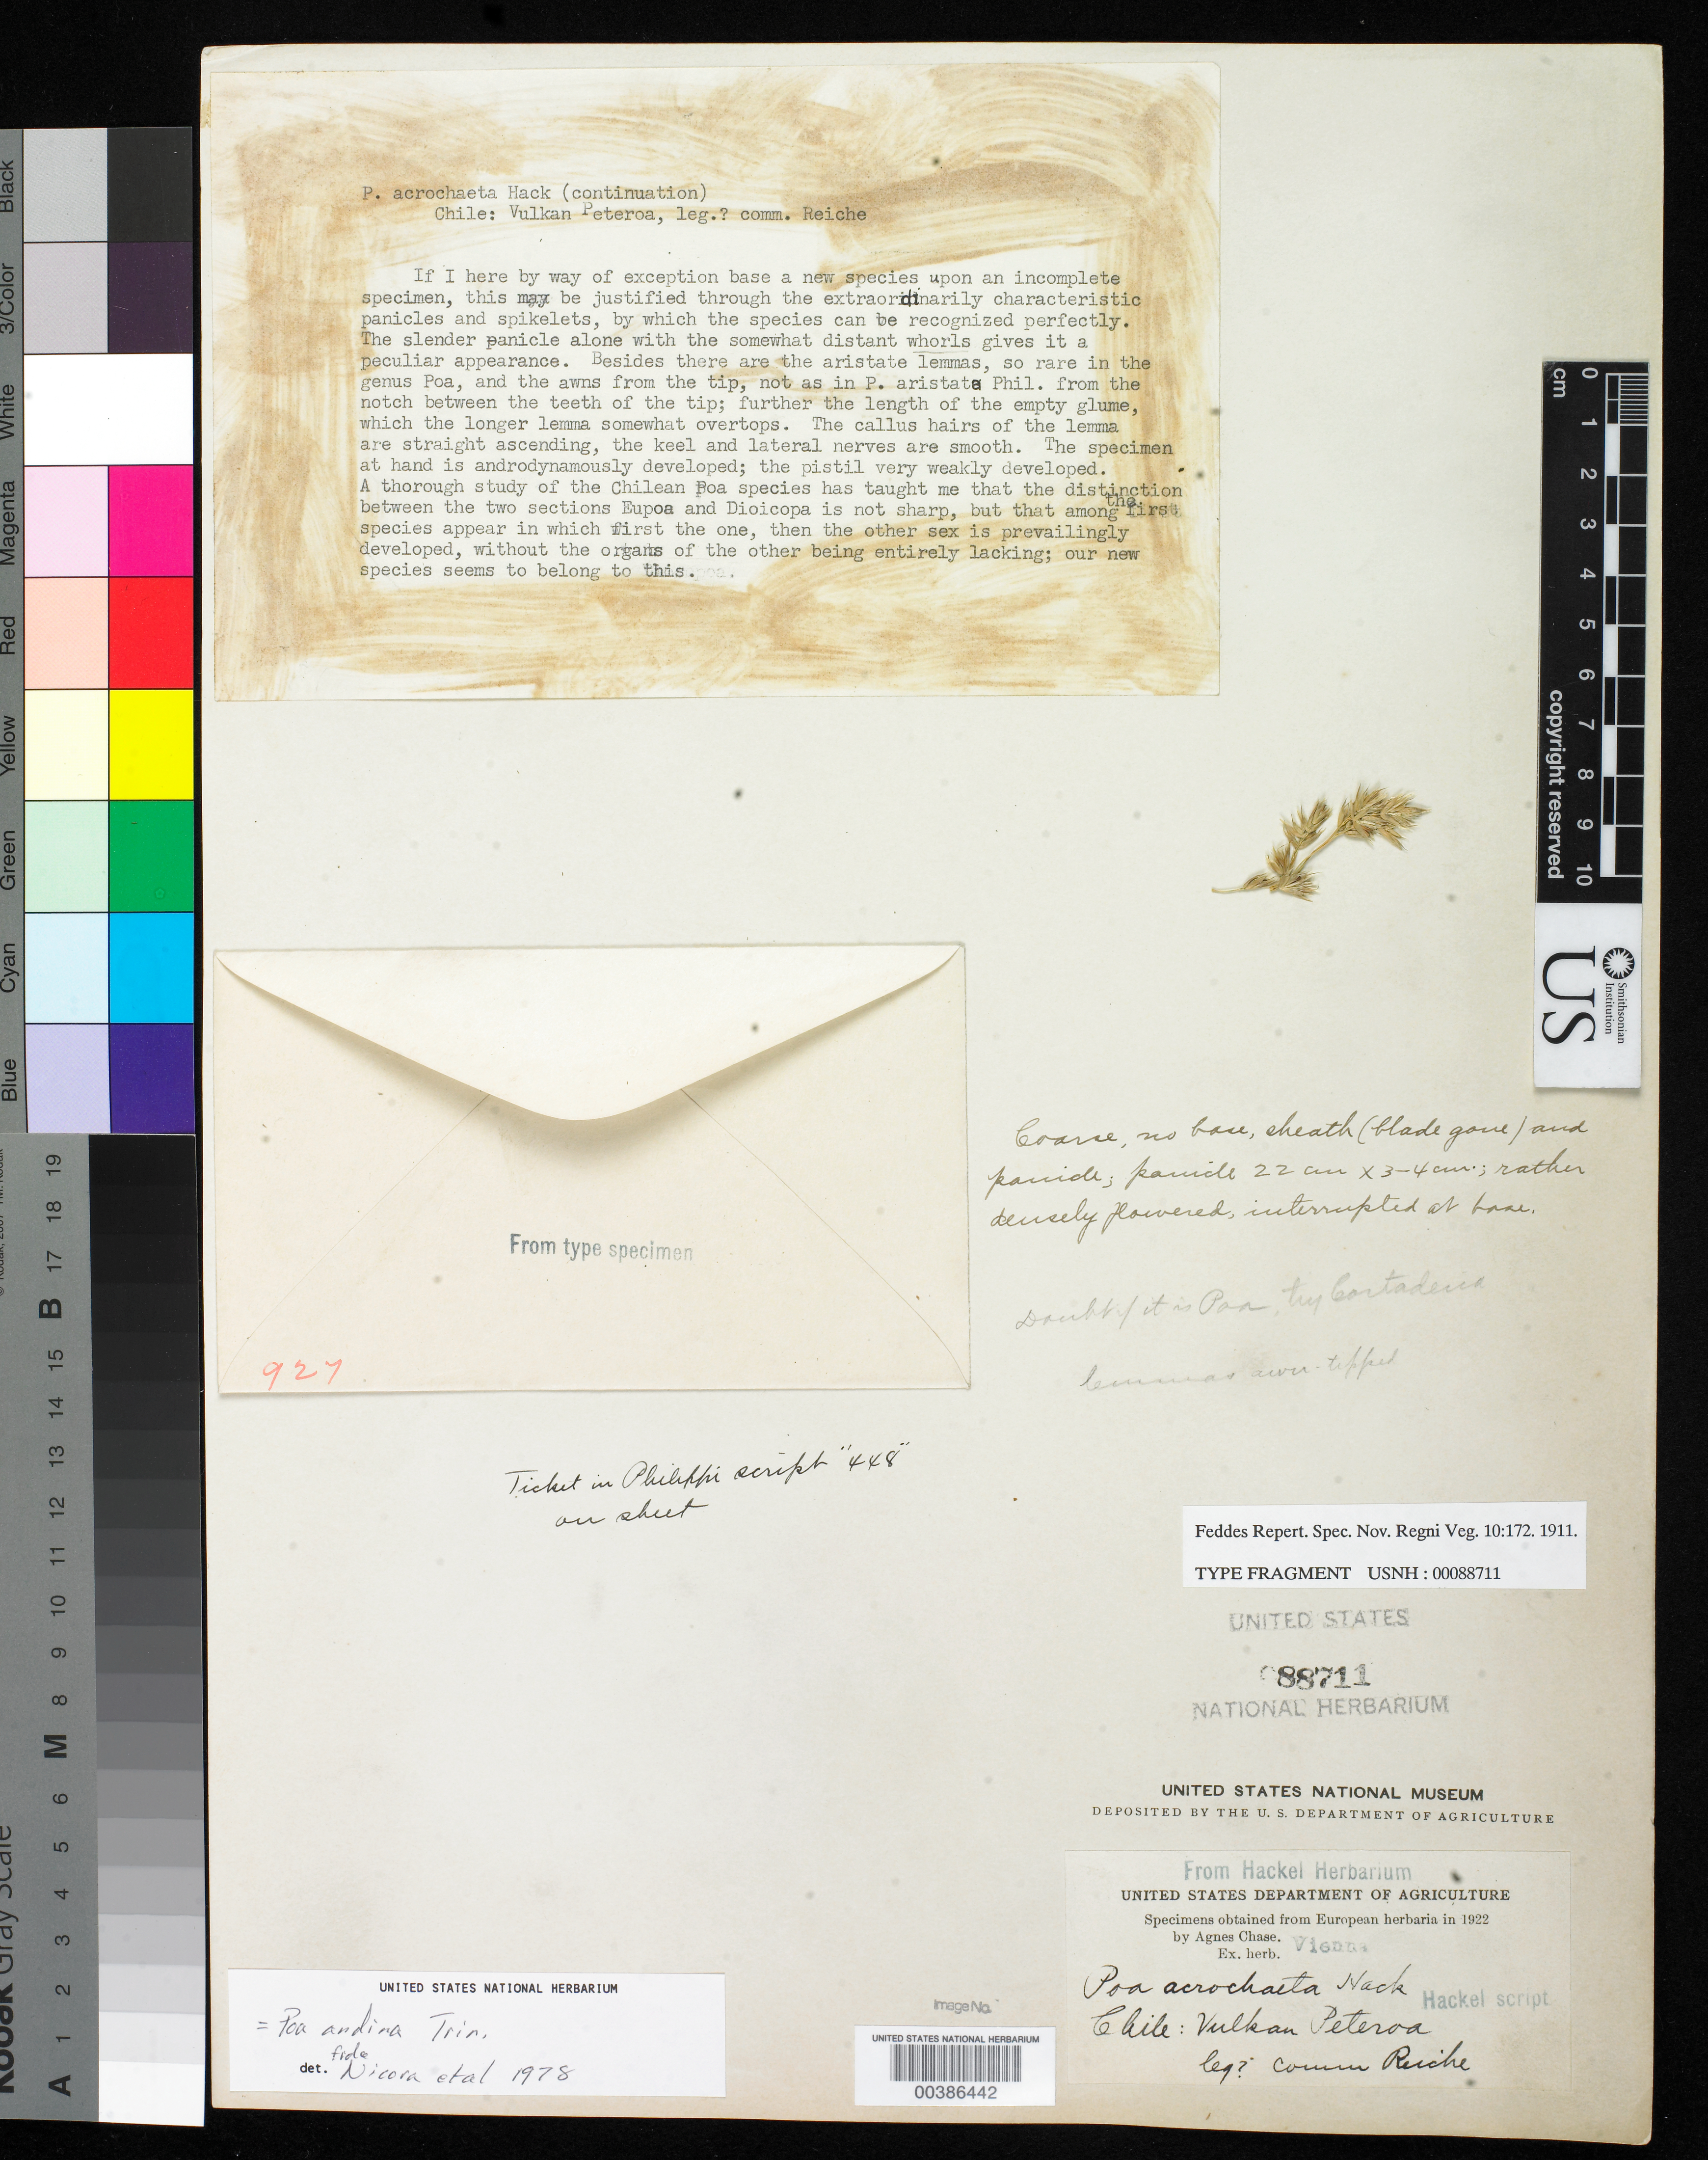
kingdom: Plantae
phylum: Tracheophyta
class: Liliopsida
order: Poales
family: Poaceae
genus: Poa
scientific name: Poa acrochaeta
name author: Hack.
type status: Type Fragment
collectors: K. Reiche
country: Chile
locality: Vulkan Peteroa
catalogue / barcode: US 88711